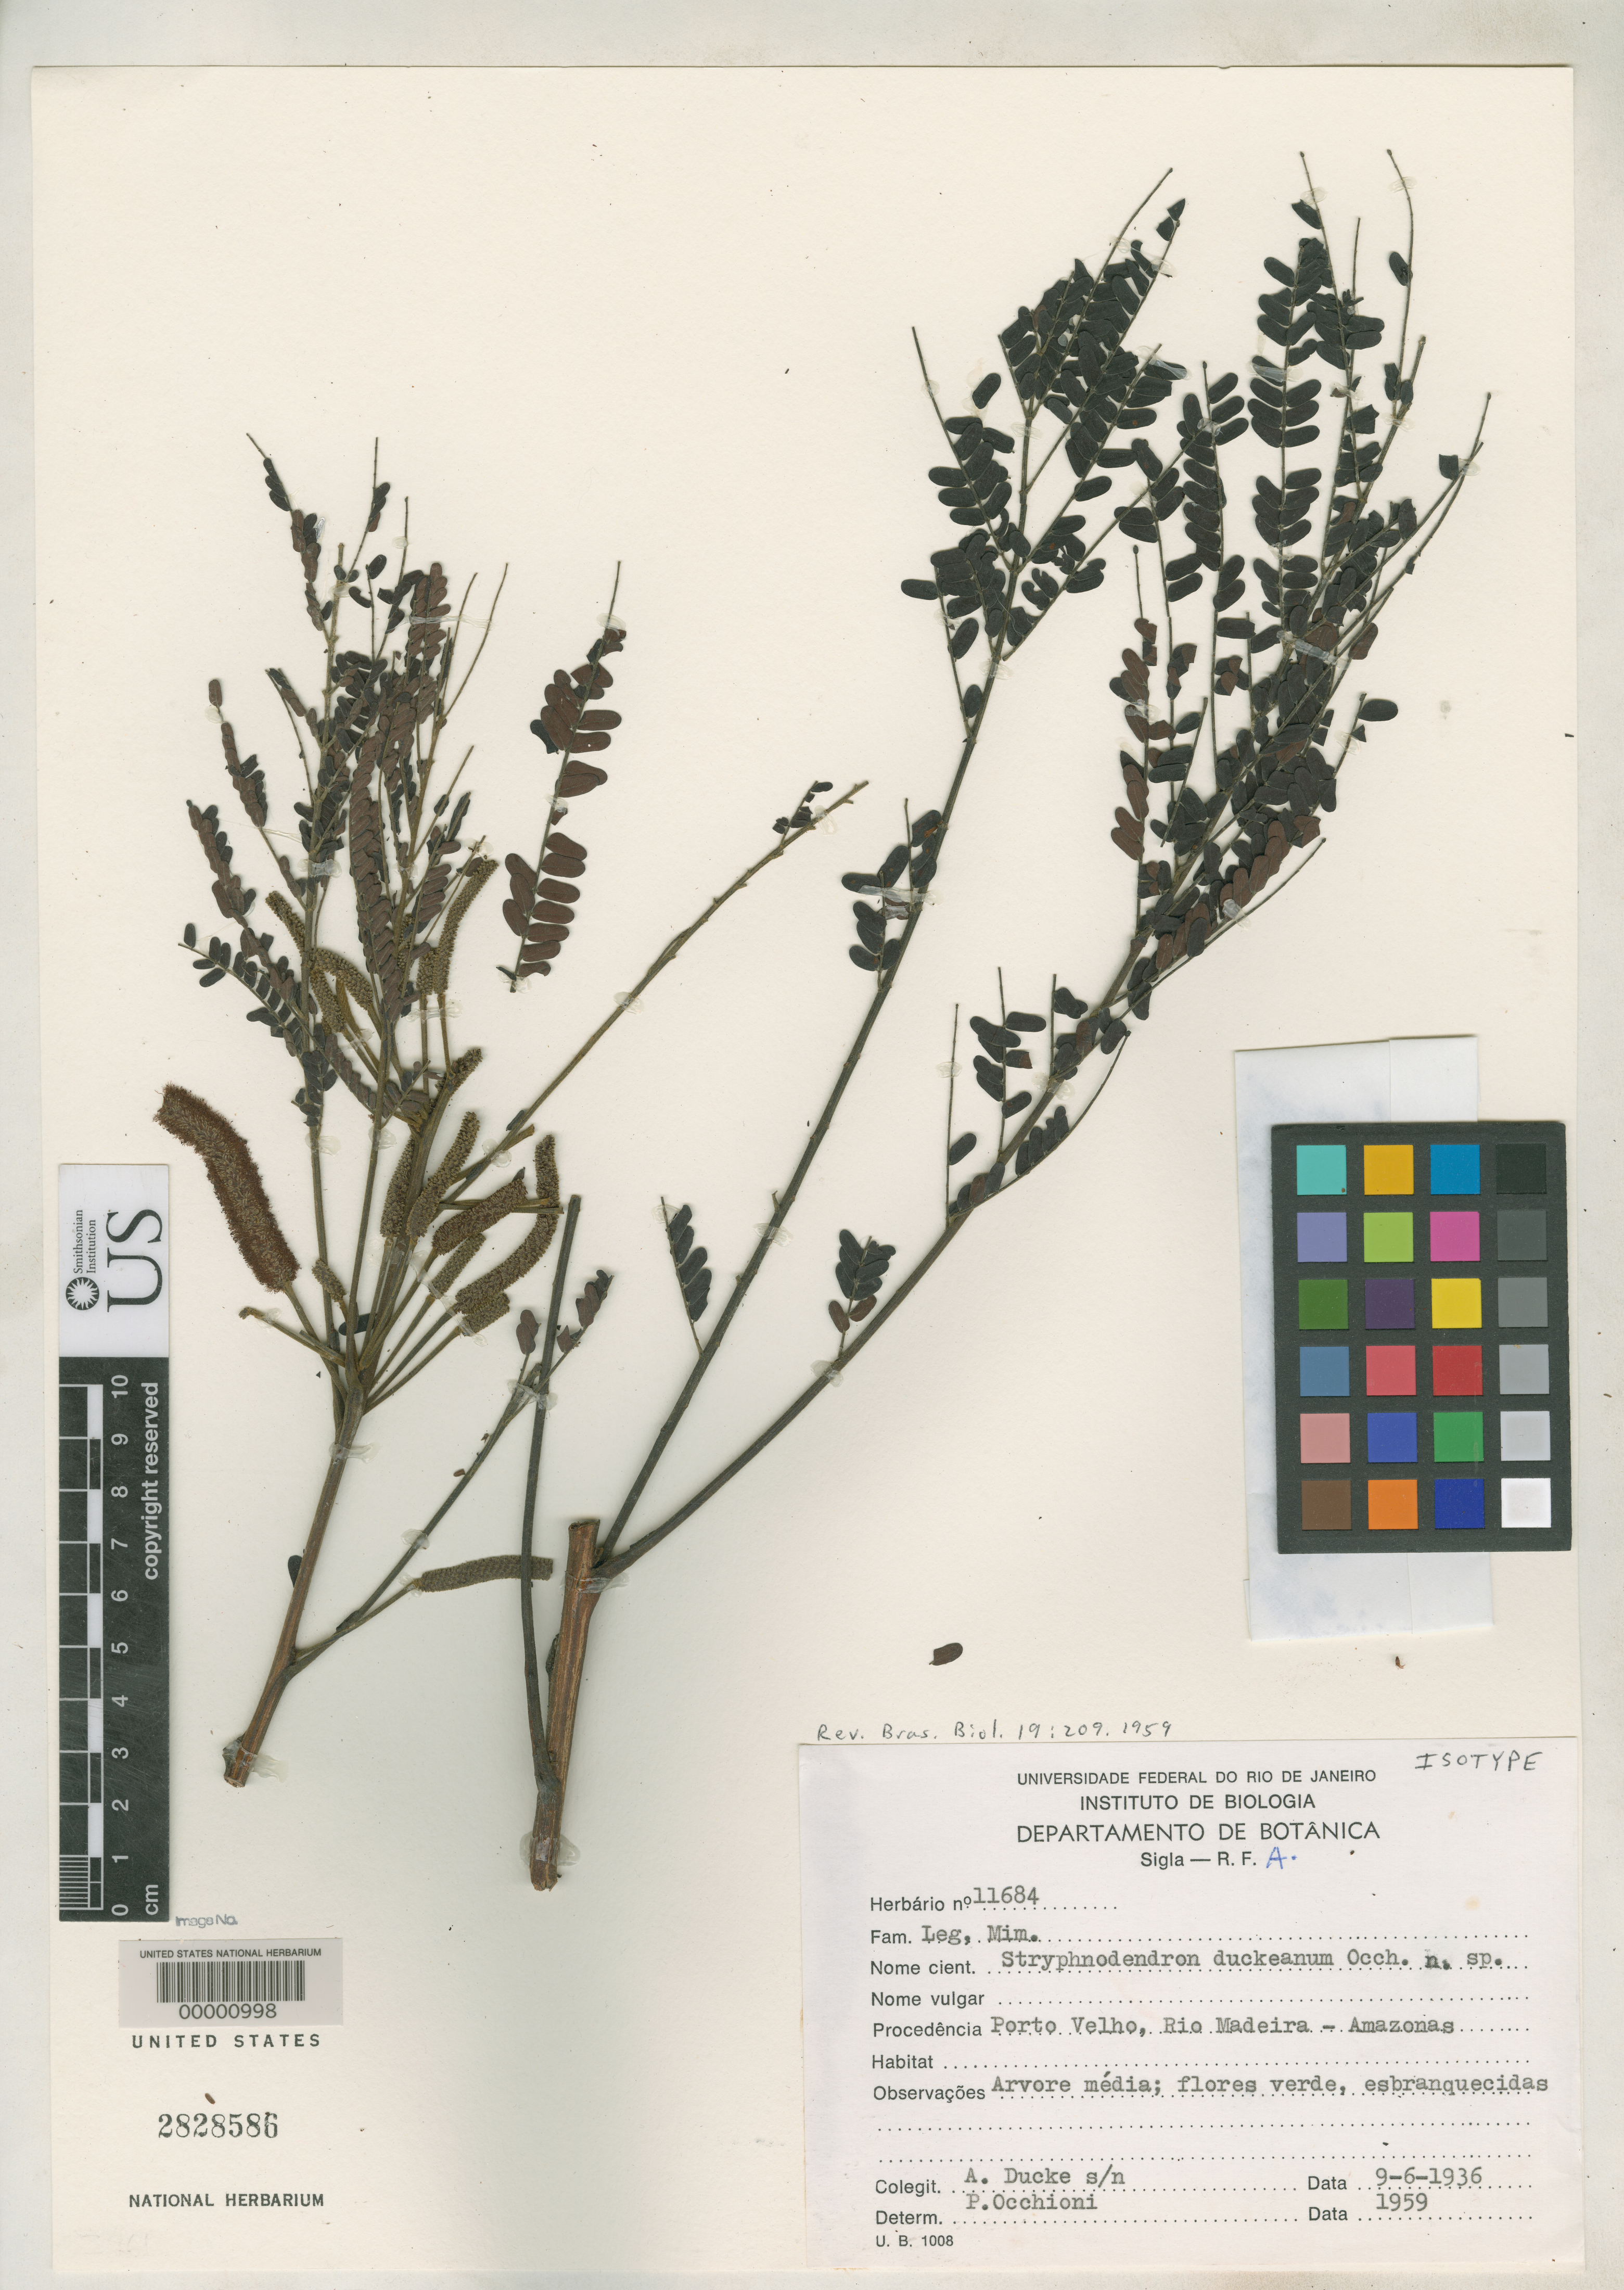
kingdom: Plantae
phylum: Tracheophyta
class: Magnoliopsida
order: Fabales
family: Fabaceae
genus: Stryphnodendron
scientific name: Stryphnodendron duckeanum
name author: Occhioni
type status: Isotype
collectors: A. Ducke & P. Occhioni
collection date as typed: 09 Jun 1936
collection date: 1936-06-09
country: Brazil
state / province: Rondônia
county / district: Rio Madeira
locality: Porto Velho.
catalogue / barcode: US 2828586